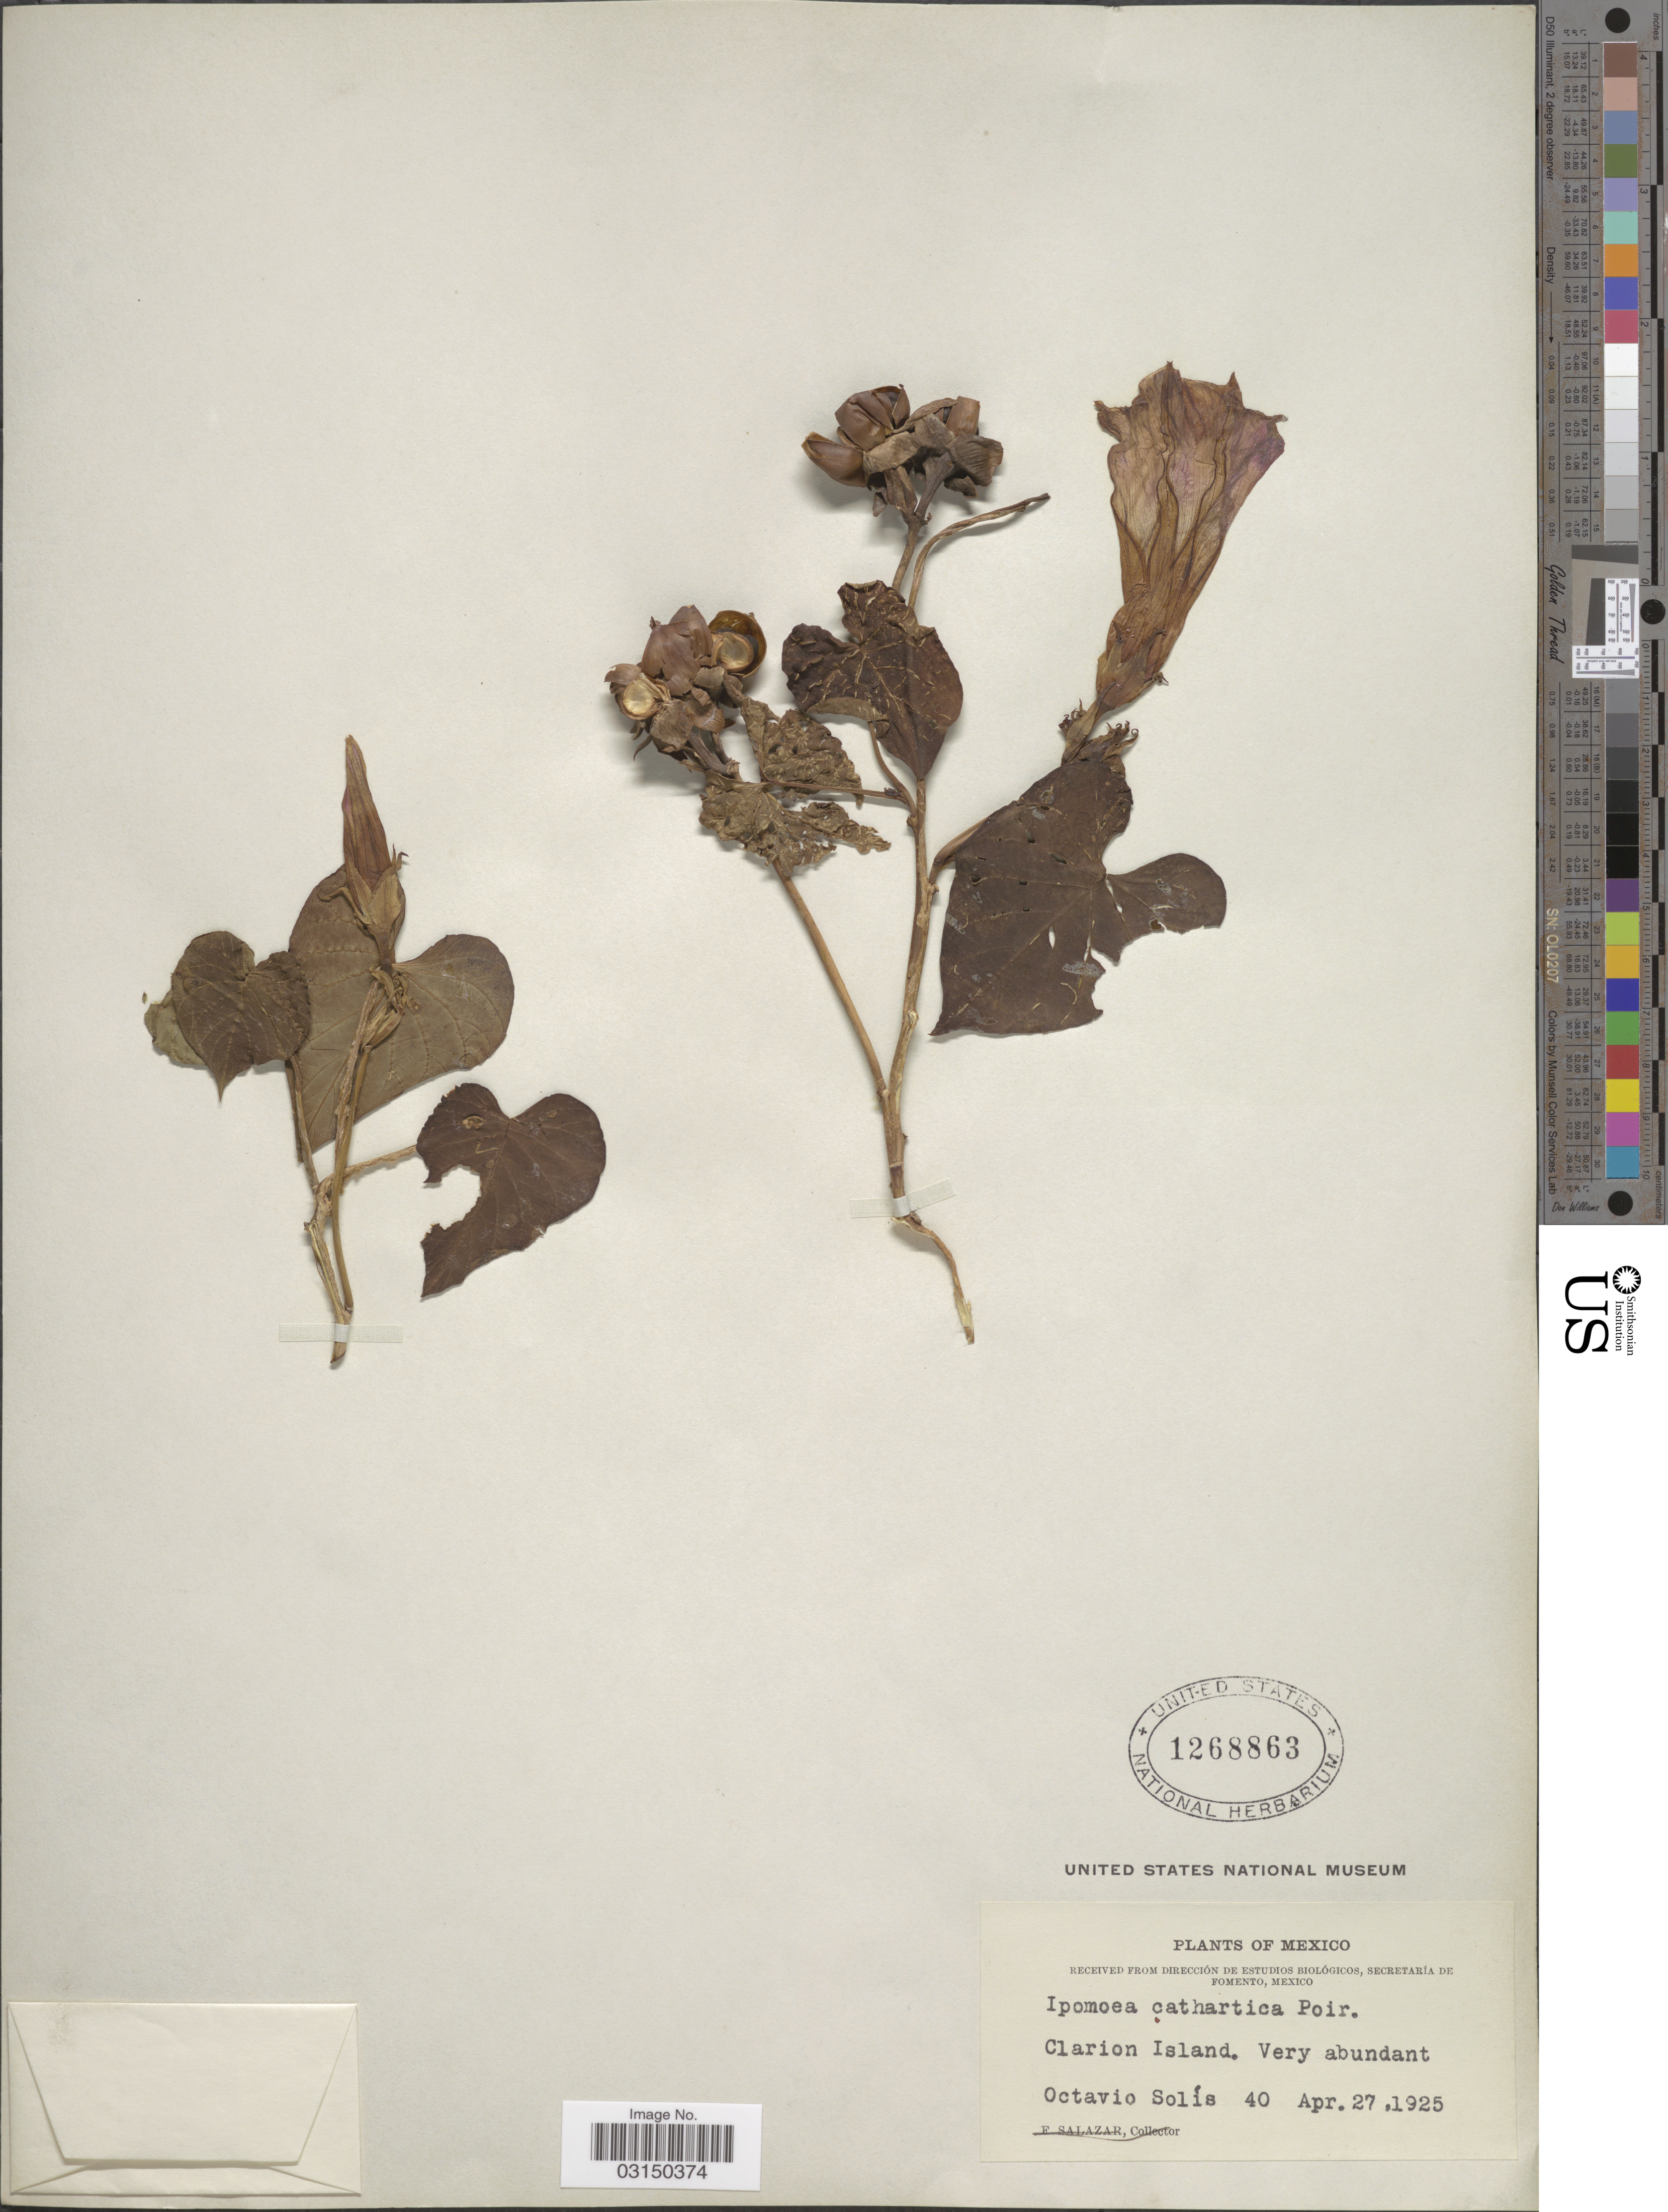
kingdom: Plantae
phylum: Tracheophyta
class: Magnoliopsida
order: Solanales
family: Convolvulaceae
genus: Ipomoea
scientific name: Ipomoea indica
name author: (Burm.) Merr.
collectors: O. Solis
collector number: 40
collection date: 1925-04-27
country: Mexico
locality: Clarion Island.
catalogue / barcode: US 1268863